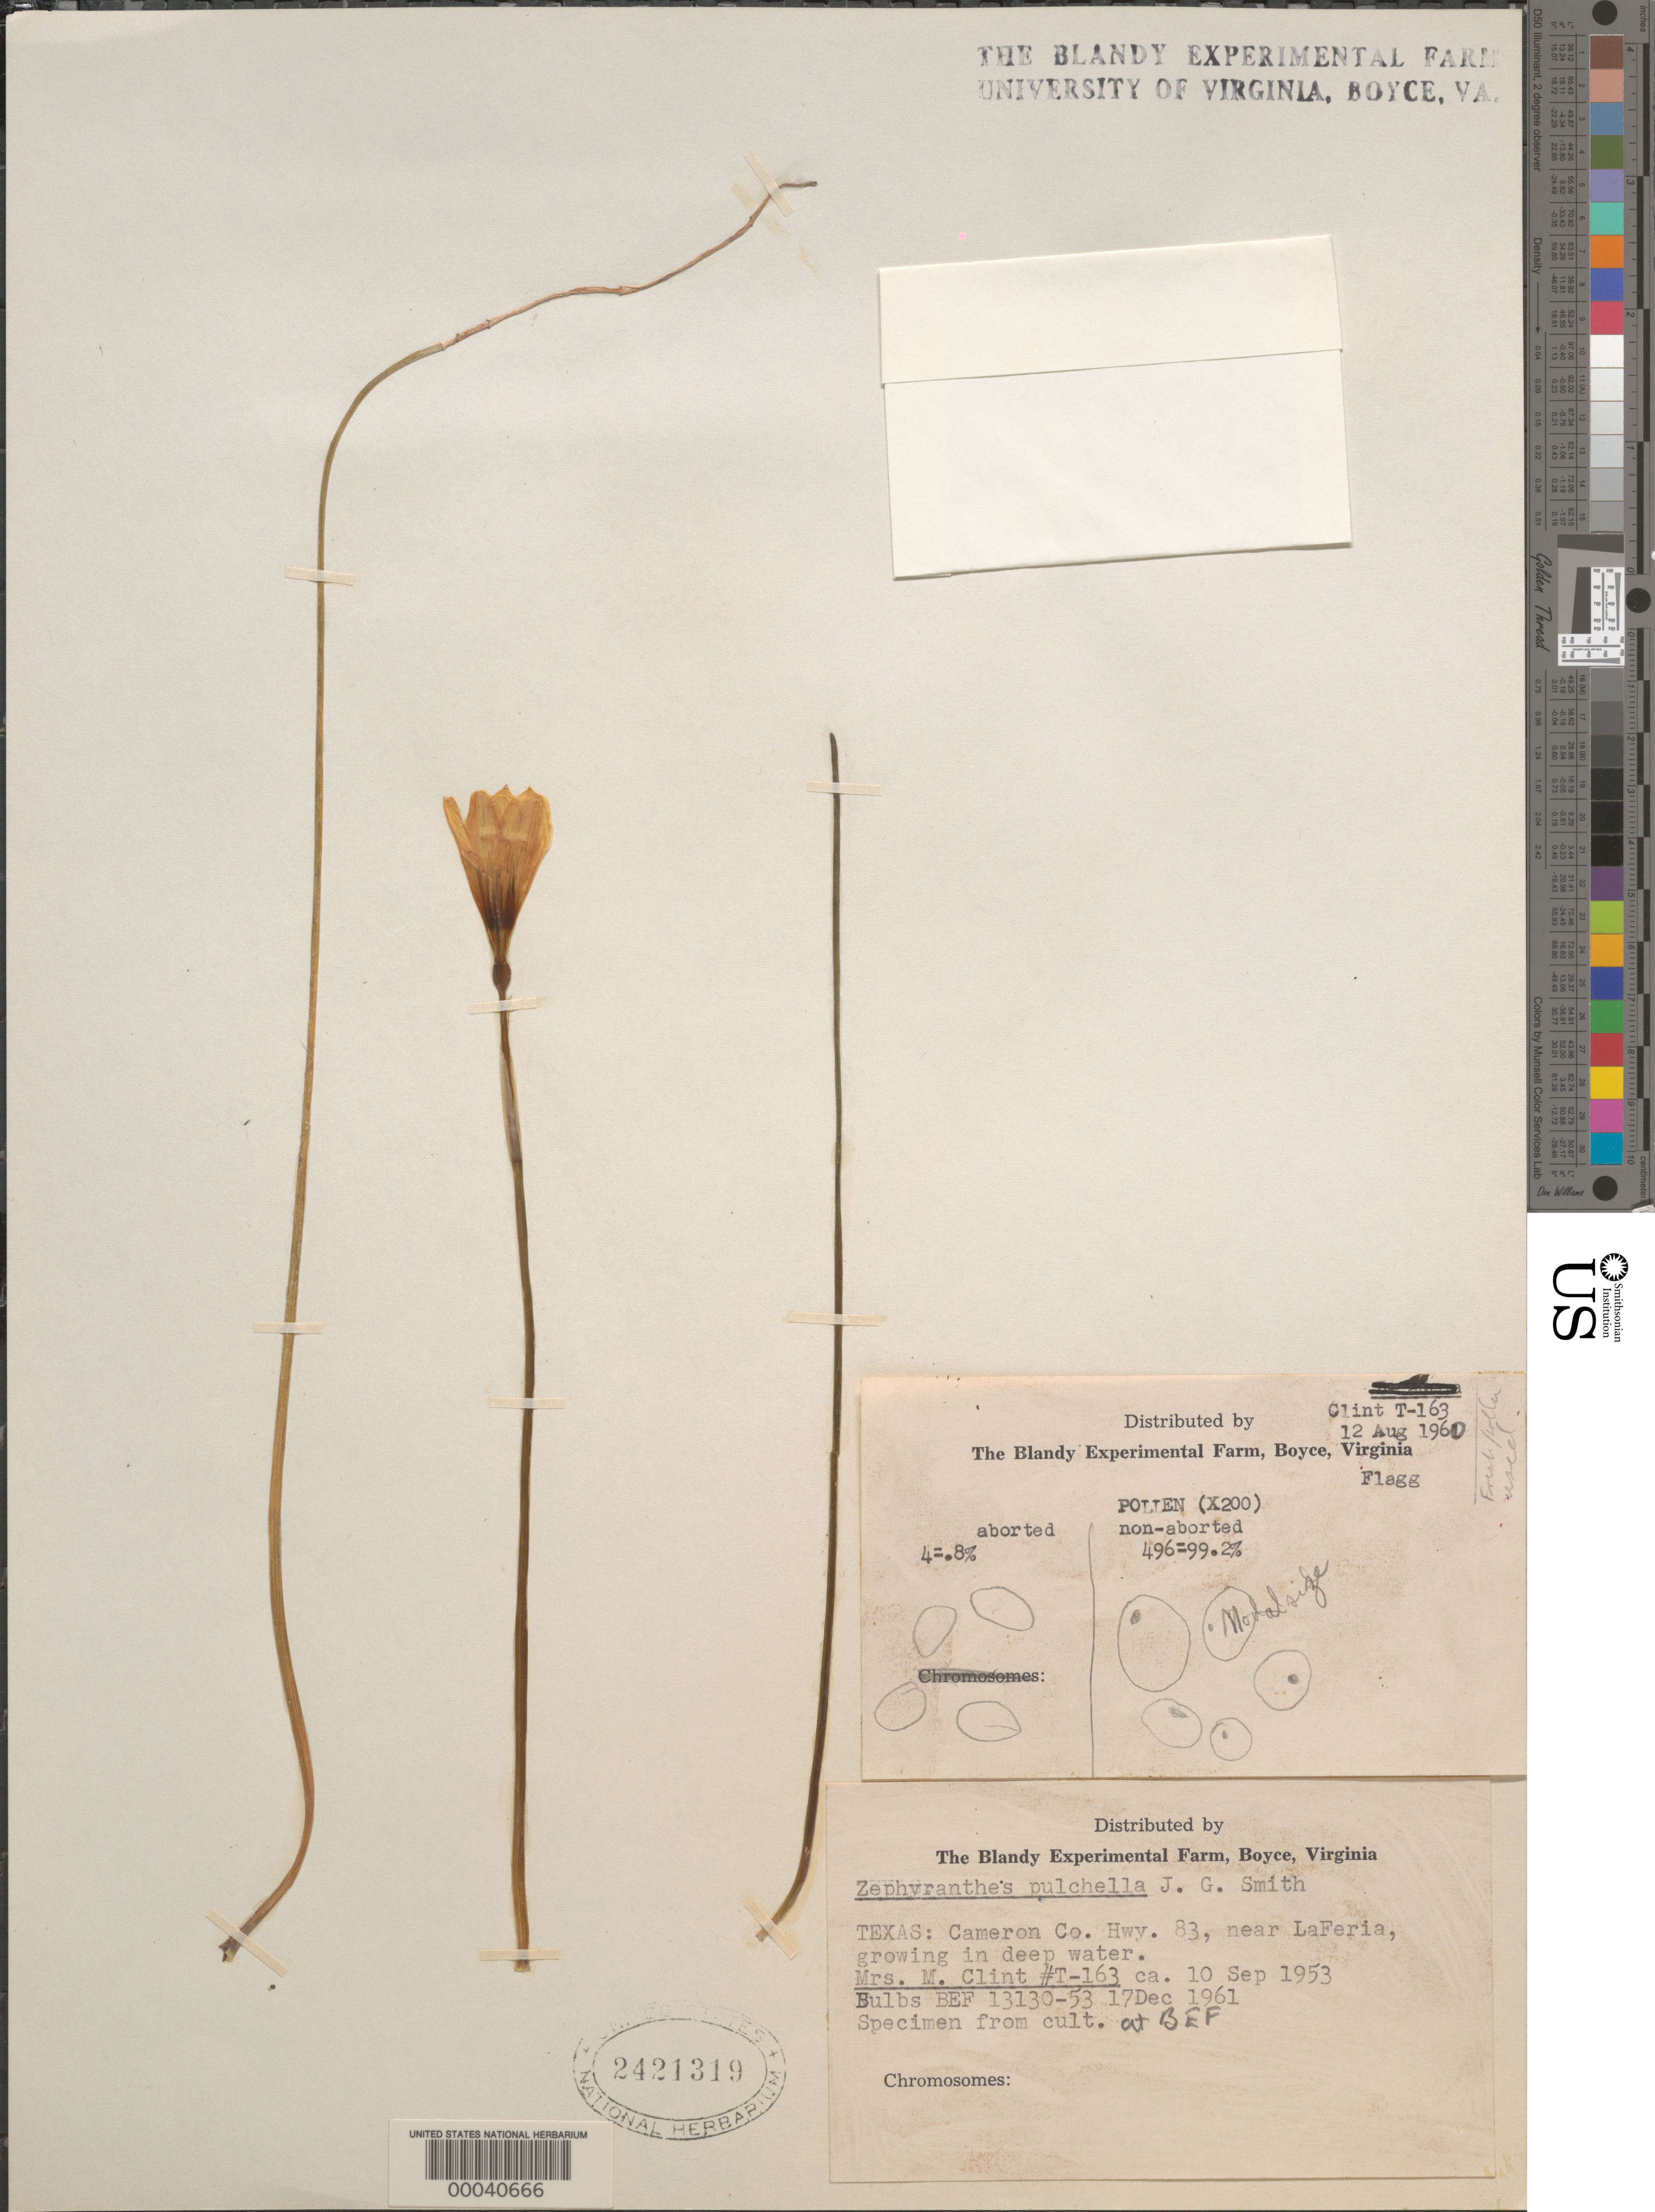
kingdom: Plantae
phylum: Tracheophyta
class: Liliopsida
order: Asparagales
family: Amaryllidaceae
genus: Zephyranthes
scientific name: Zephyranthes pulchella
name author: J.G. Sm.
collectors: M. Clint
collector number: T-163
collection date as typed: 10 Sep 1953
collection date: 1953-09-10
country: United States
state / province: Texas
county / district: Cameron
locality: Hwy 83, near laferia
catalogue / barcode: US 2421319